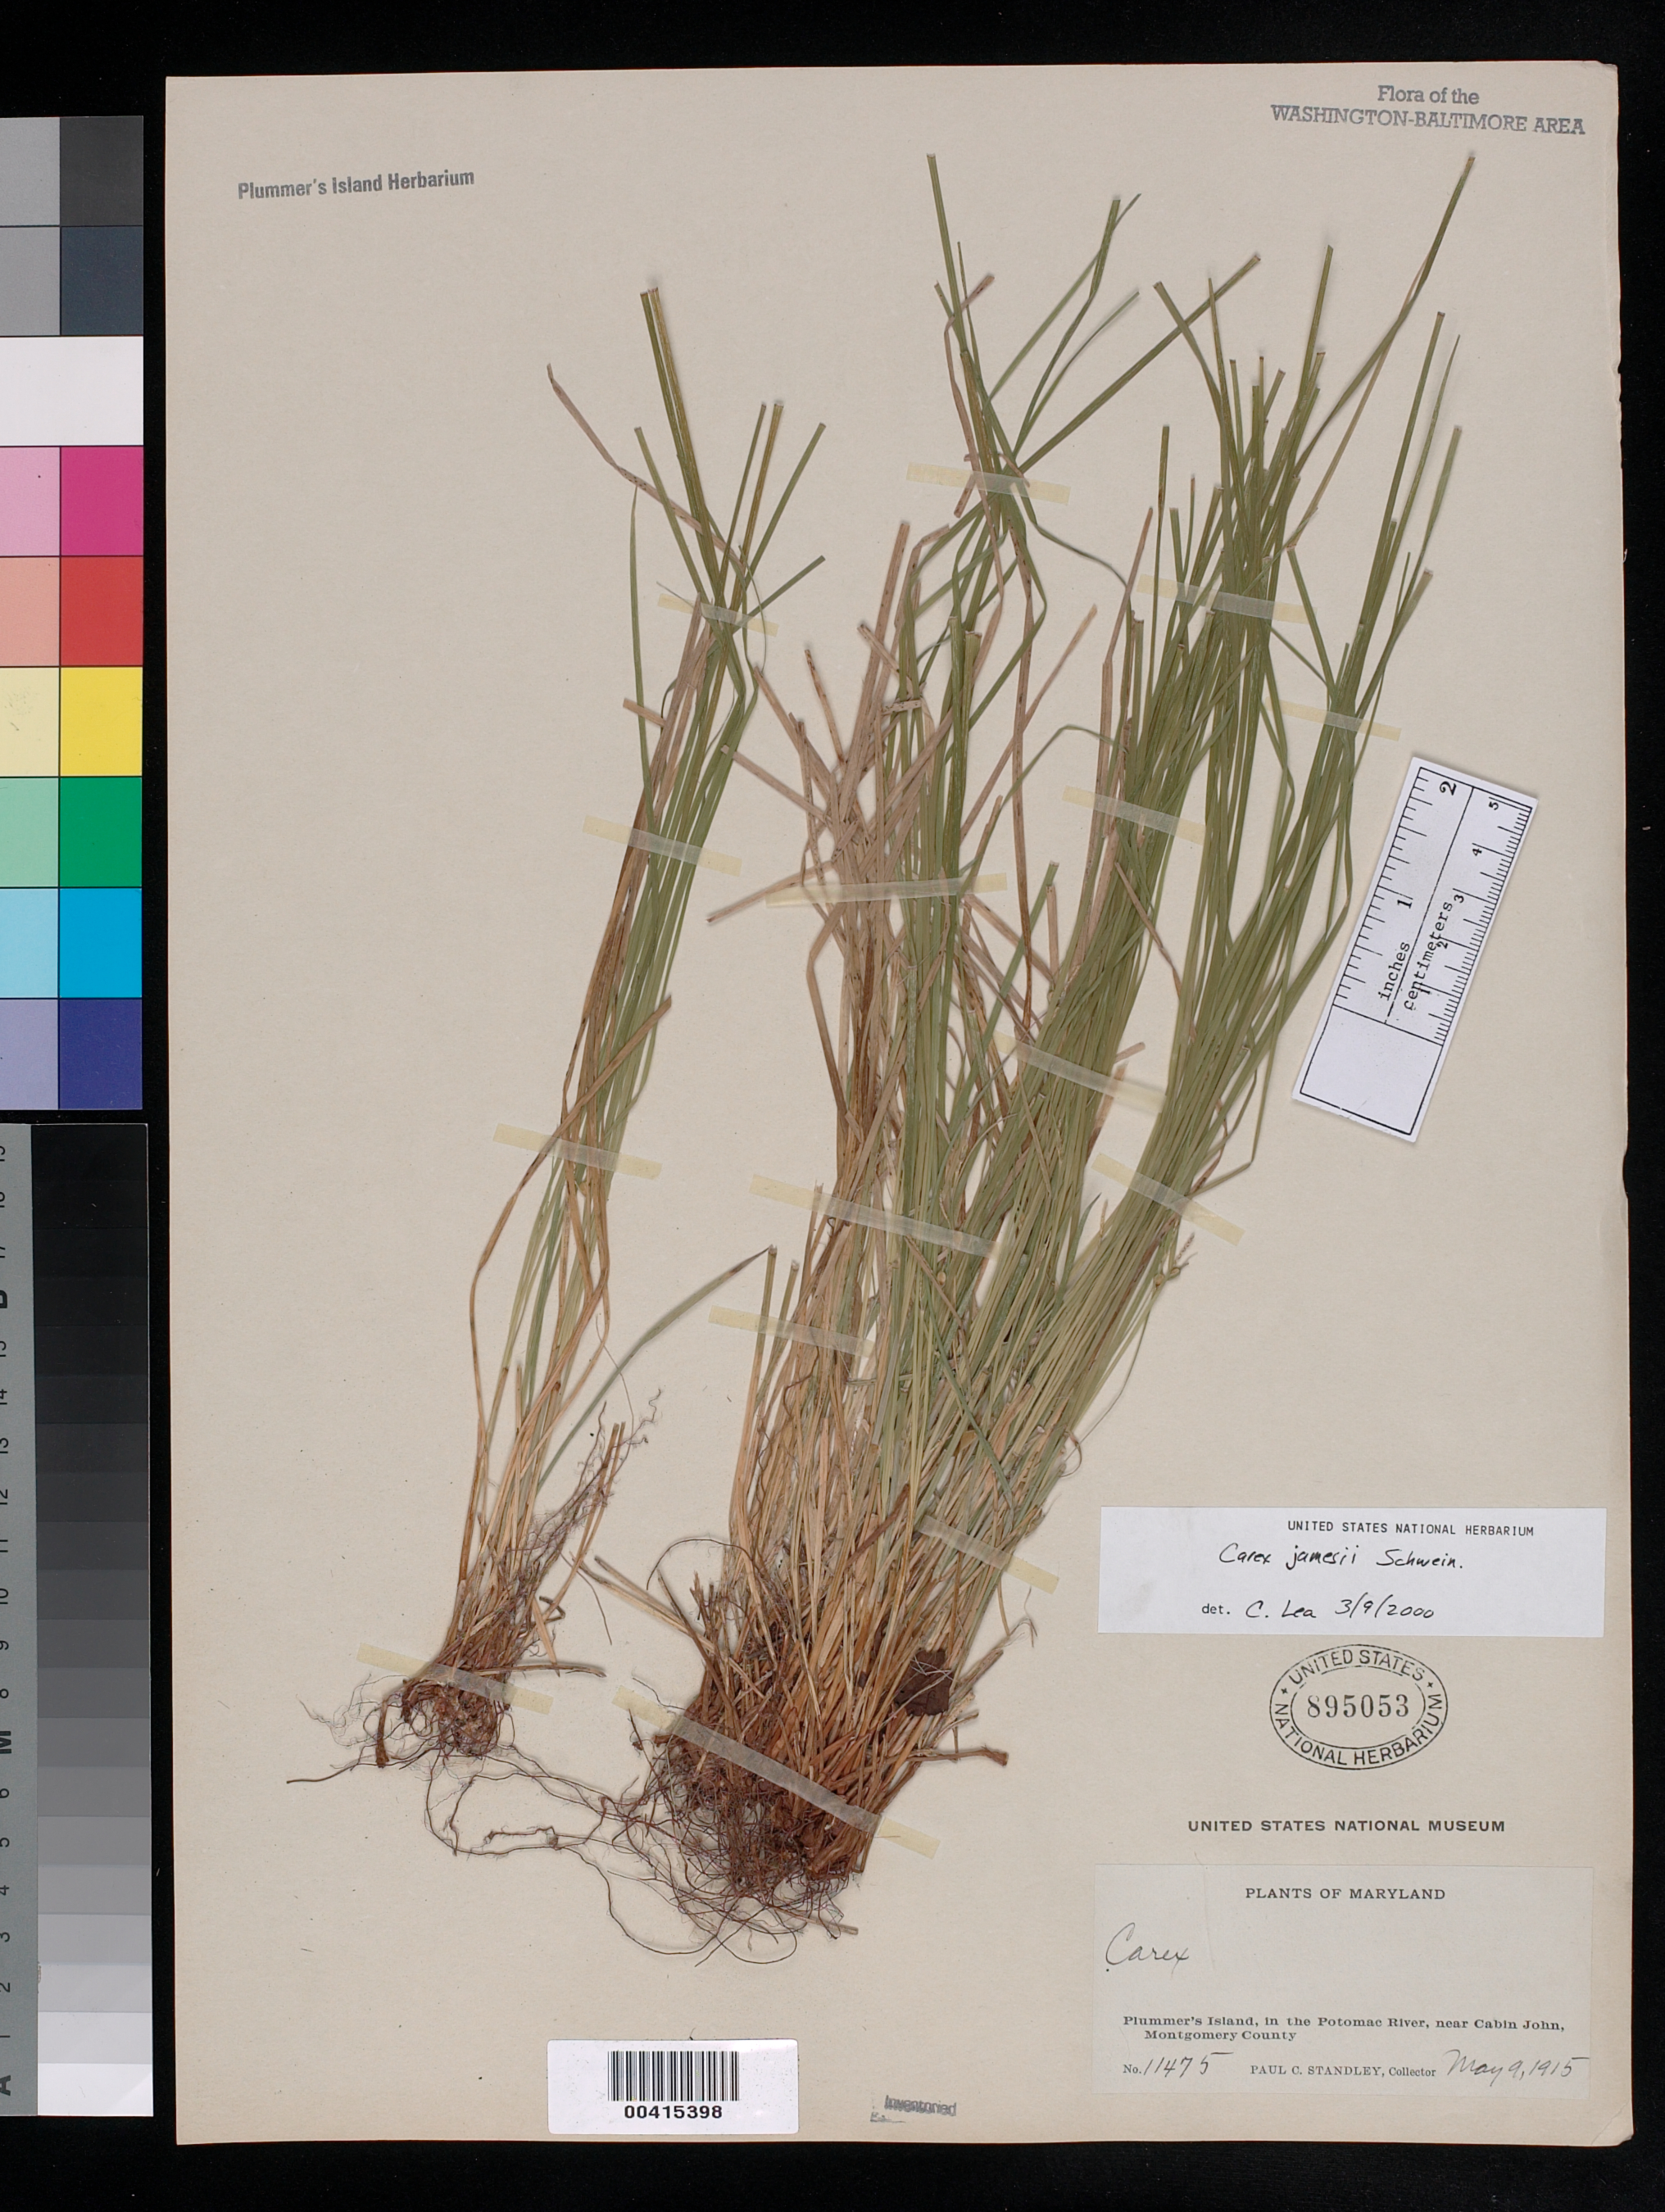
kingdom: Plantae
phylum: Tracheophyta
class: Liliopsida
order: Poales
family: Cyperaceae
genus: Carex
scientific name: Carex jamesii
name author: Schwein.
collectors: P. C. Standley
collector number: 11475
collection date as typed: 09 May 1915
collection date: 1915-05-09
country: United States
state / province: Maryland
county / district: Montgomery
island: Plummers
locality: Plummer's Island Plummers Island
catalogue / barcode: US 895053